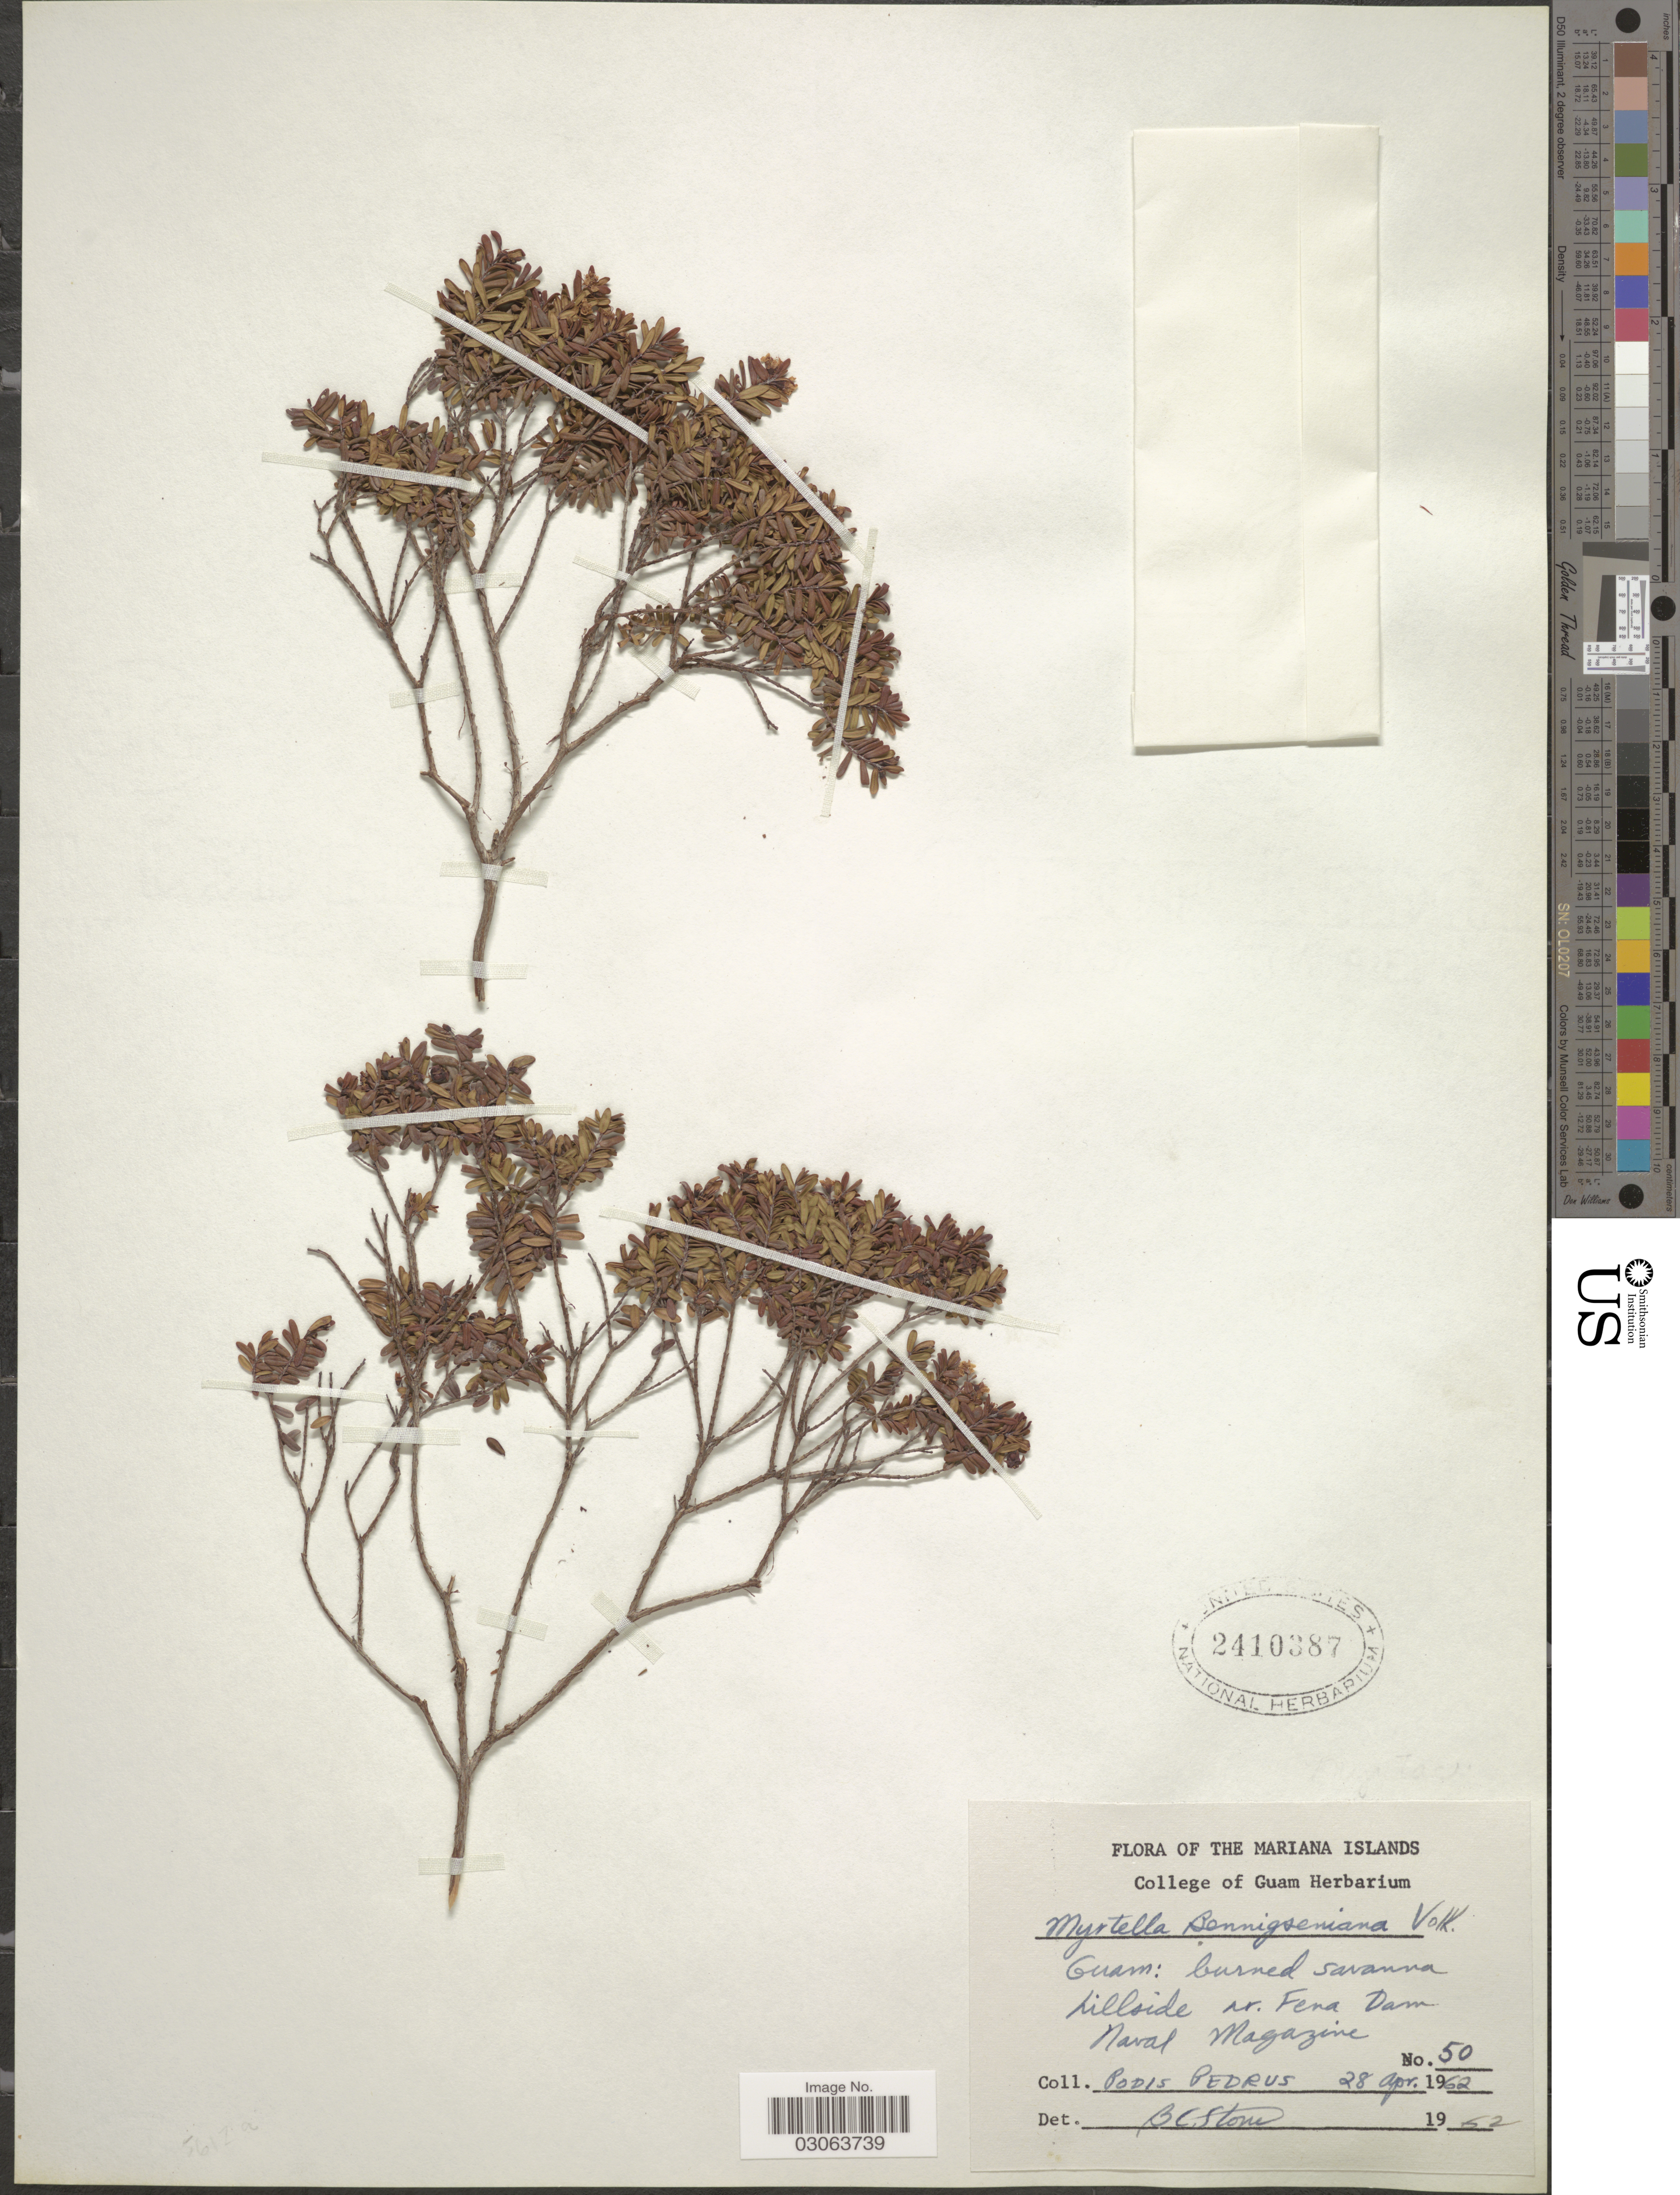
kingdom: Plantae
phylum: Tracheophyta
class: Magnoliopsida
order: Myrtales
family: Myrtaceae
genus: Myrtella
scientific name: Myrtella bennigseniana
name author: (Volkens) Diels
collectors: P. Pedrus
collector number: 50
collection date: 1962-04-28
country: Guam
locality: The Mariana Islands, burned savanna hillside nr. Fena Dam. Naval Magazine.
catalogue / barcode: US 2410387